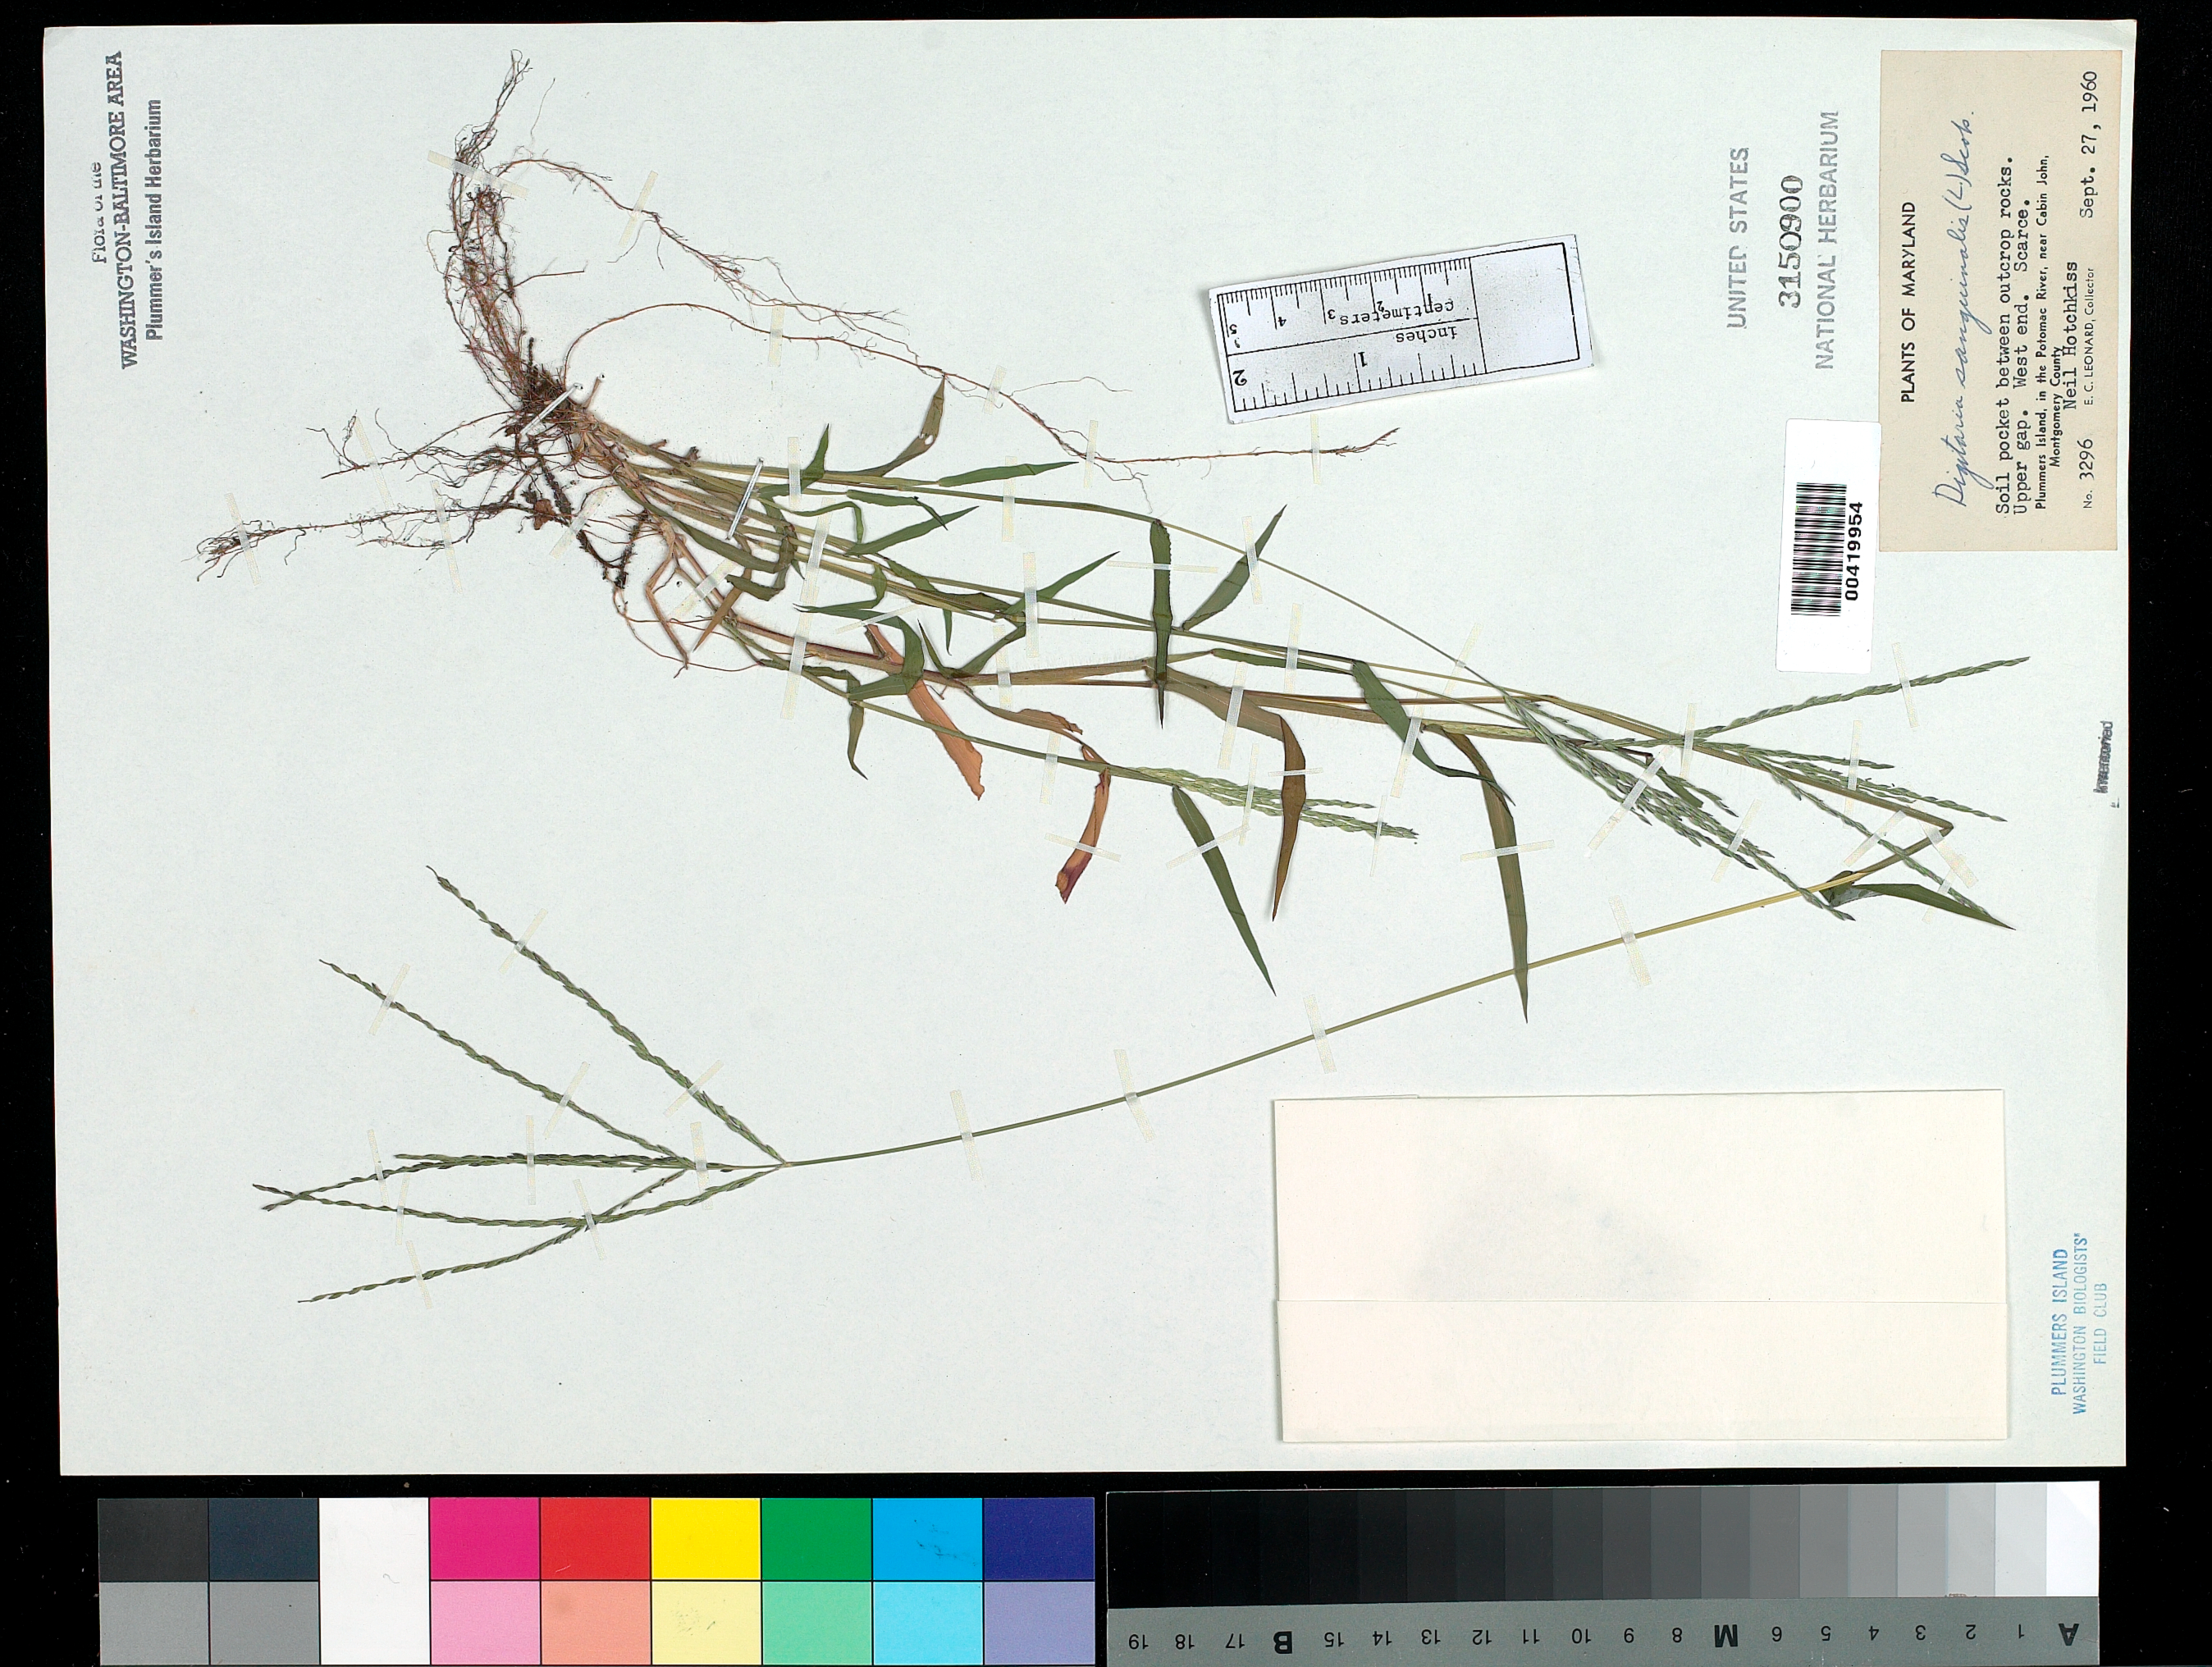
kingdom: Plantae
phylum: Tracheophyta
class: Liliopsida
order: Poales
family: Poaceae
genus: Digitaria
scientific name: Digitaria sanguinalis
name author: (L.) Scop.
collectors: E. C. Leonard & N. Hotchkiss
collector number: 3296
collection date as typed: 27 Sep 1960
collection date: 1960-09-27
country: United States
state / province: Maryland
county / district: Montgomery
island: Plummers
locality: Plummer's Island; Upper Gap. west end C. & O. Canal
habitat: Soil pocket between outcrop rocks.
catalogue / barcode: US 3150900